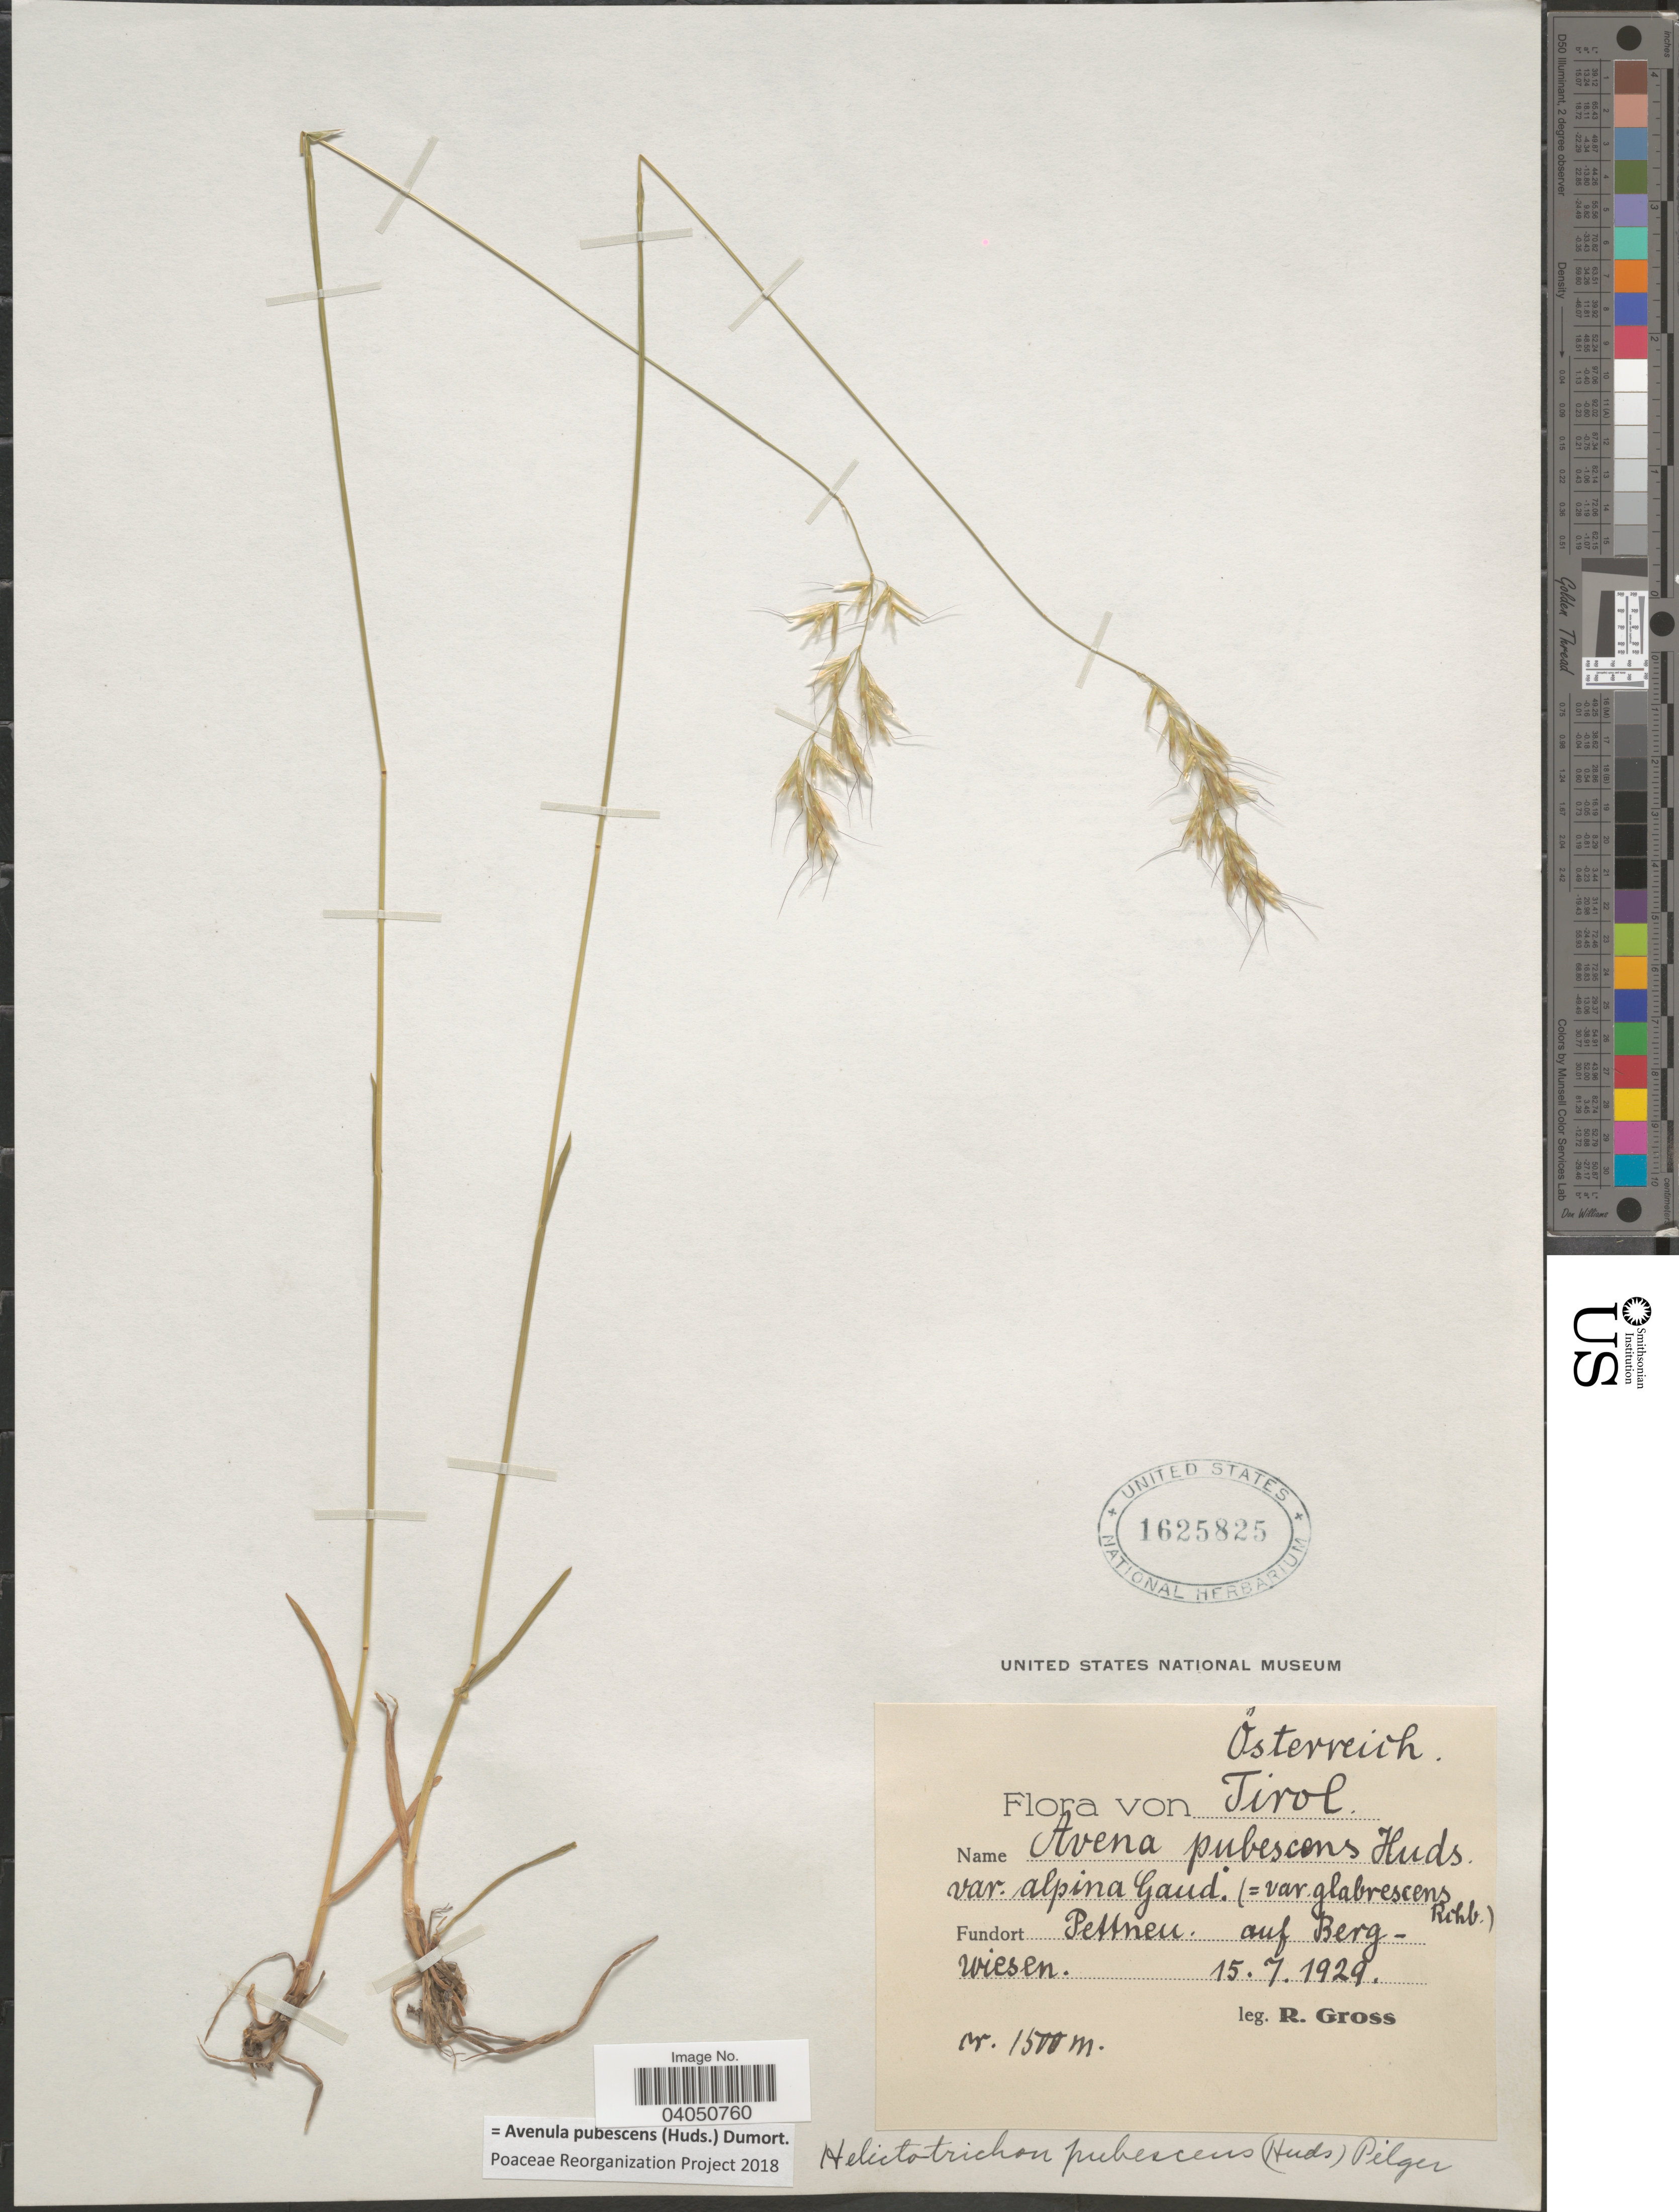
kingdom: Plantae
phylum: Tracheophyta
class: Liliopsida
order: Poales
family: Poaceae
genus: Avenula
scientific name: Avenula pubescens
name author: (Huds.) Dumort.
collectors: R. Gross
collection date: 1929-07-15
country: Austria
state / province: Tirol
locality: Österreich. Pettneu auf Bergwiesen.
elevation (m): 1500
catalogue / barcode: US 1625825